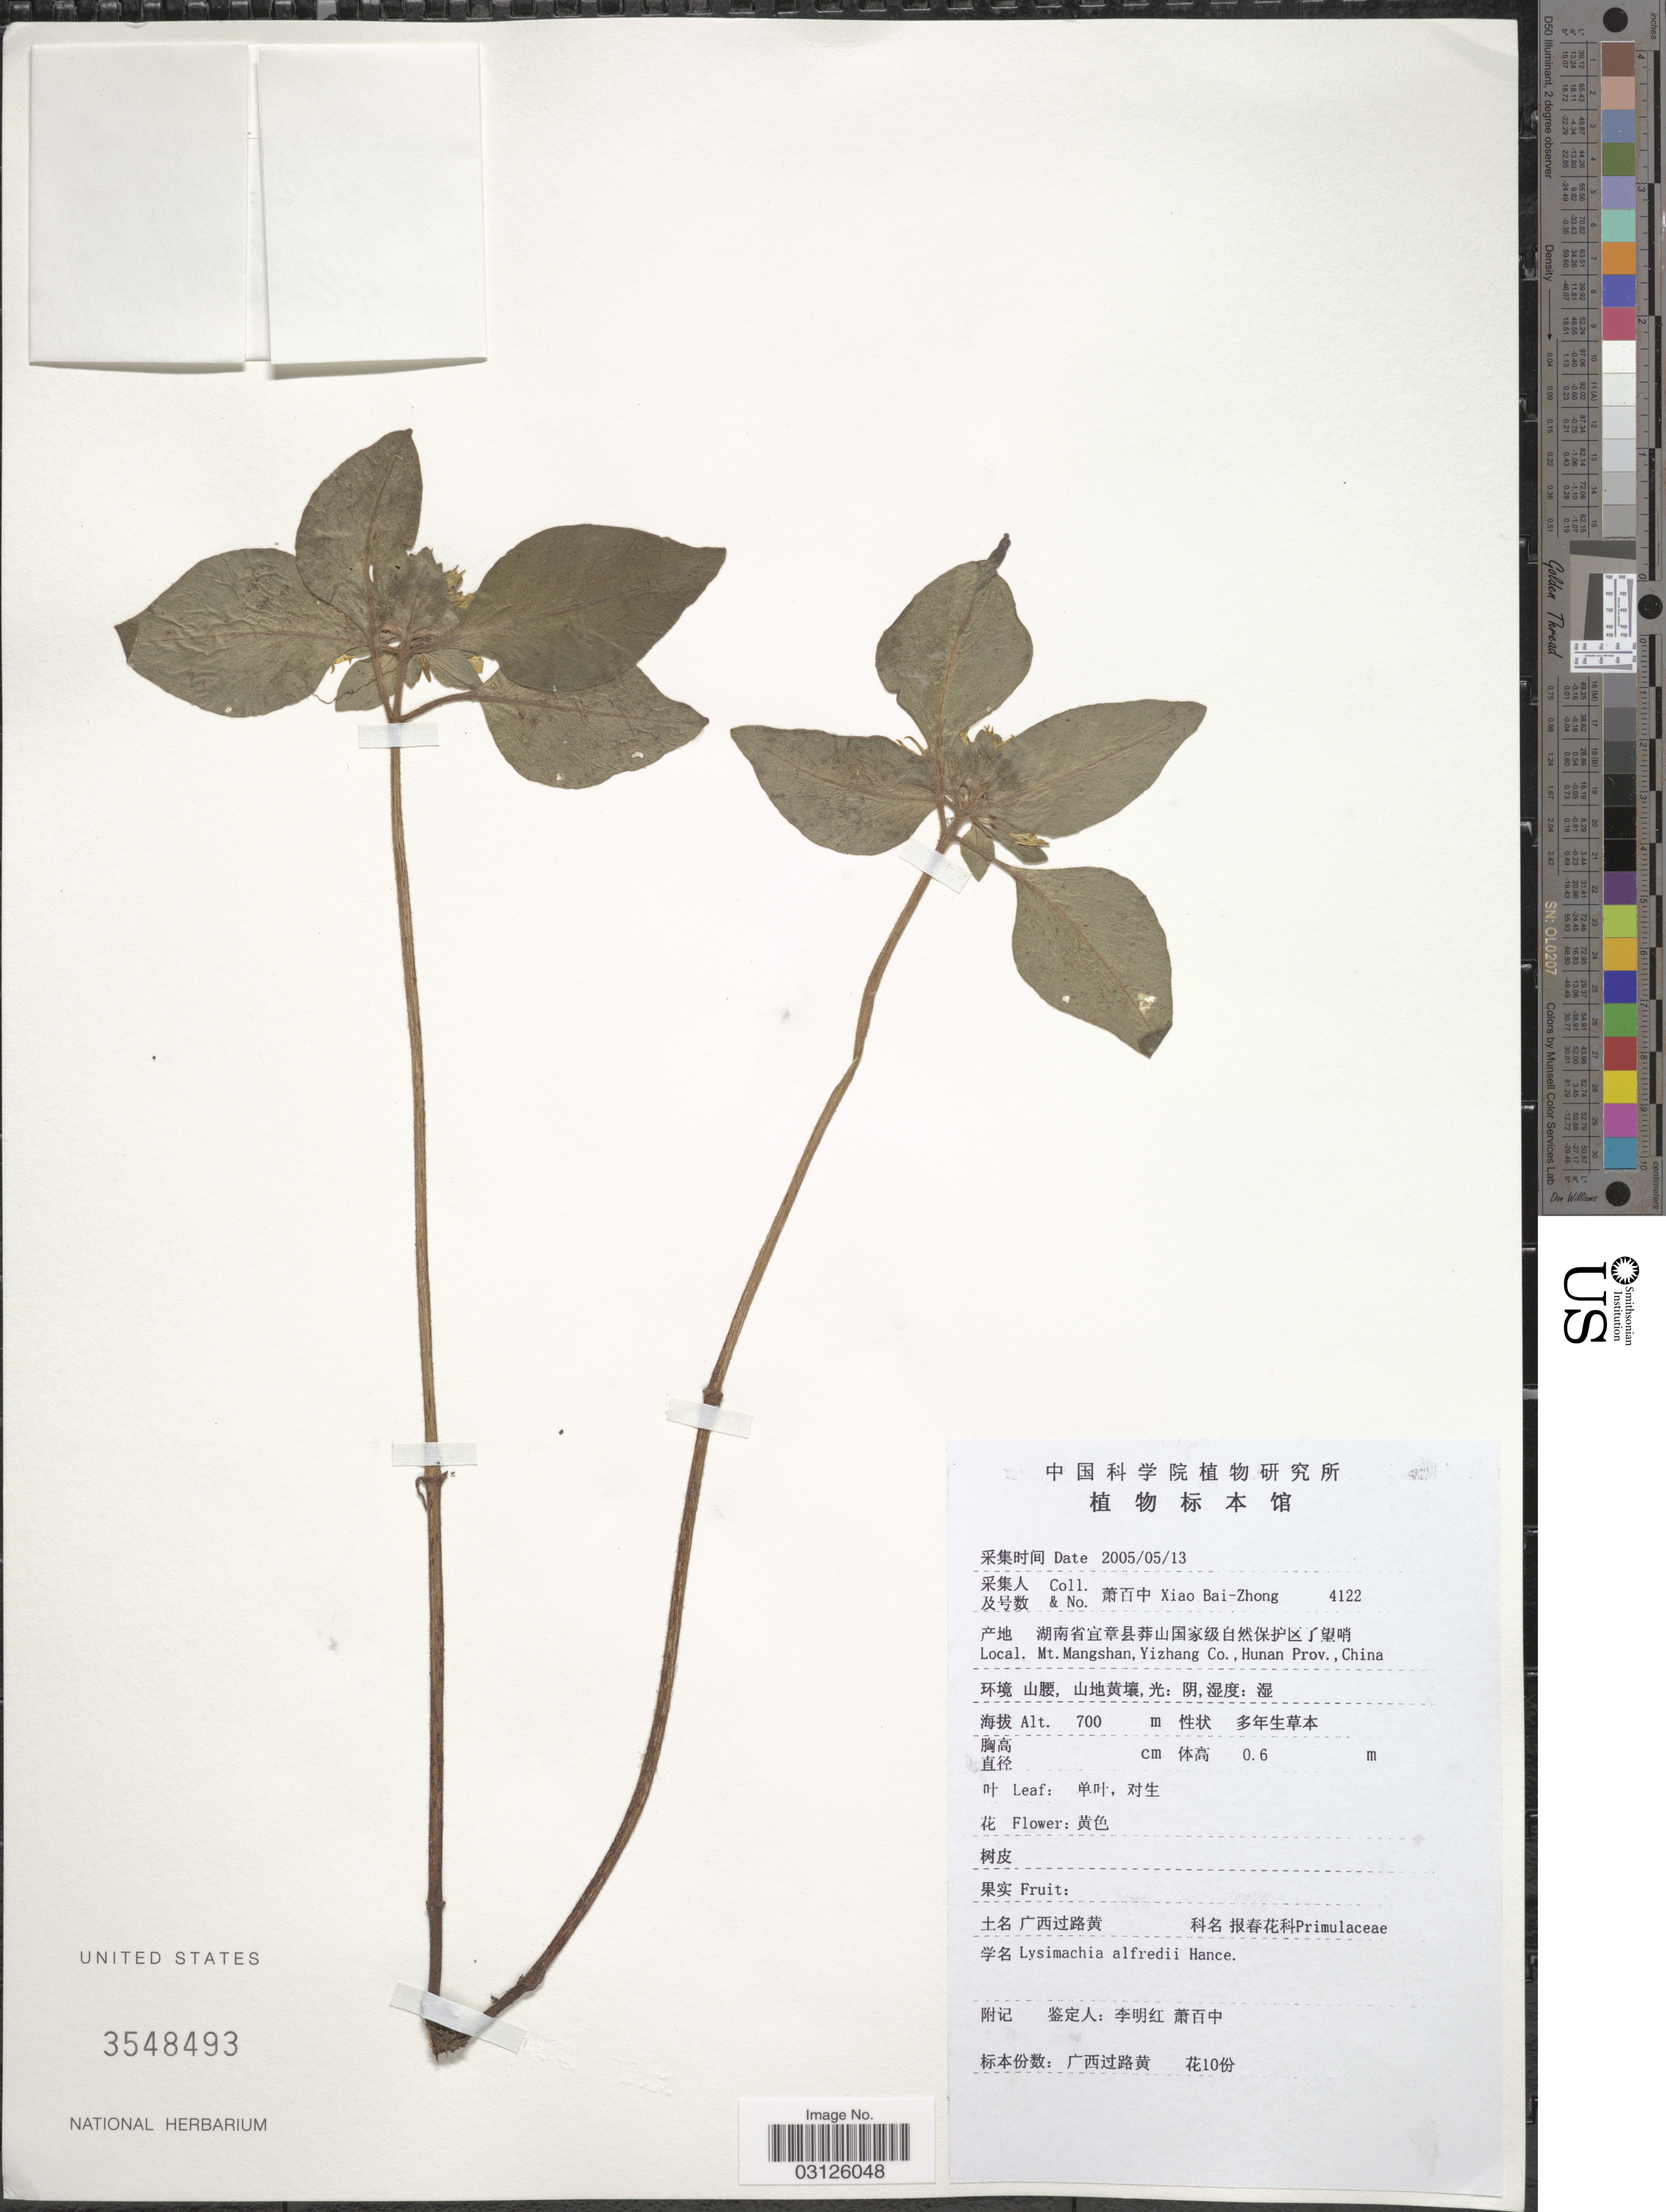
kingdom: Plantae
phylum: Tracheophyta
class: Magnoliopsida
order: Ericales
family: Primulaceae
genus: Lysimachia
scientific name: Lysimachia alfredii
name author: Hance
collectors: B. Z. Xiao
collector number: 4122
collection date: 2005-05-13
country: China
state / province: Hunan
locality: Mt. Mangshan, Yizhang Co., Hunan Prov.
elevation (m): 700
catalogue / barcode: US 3548493